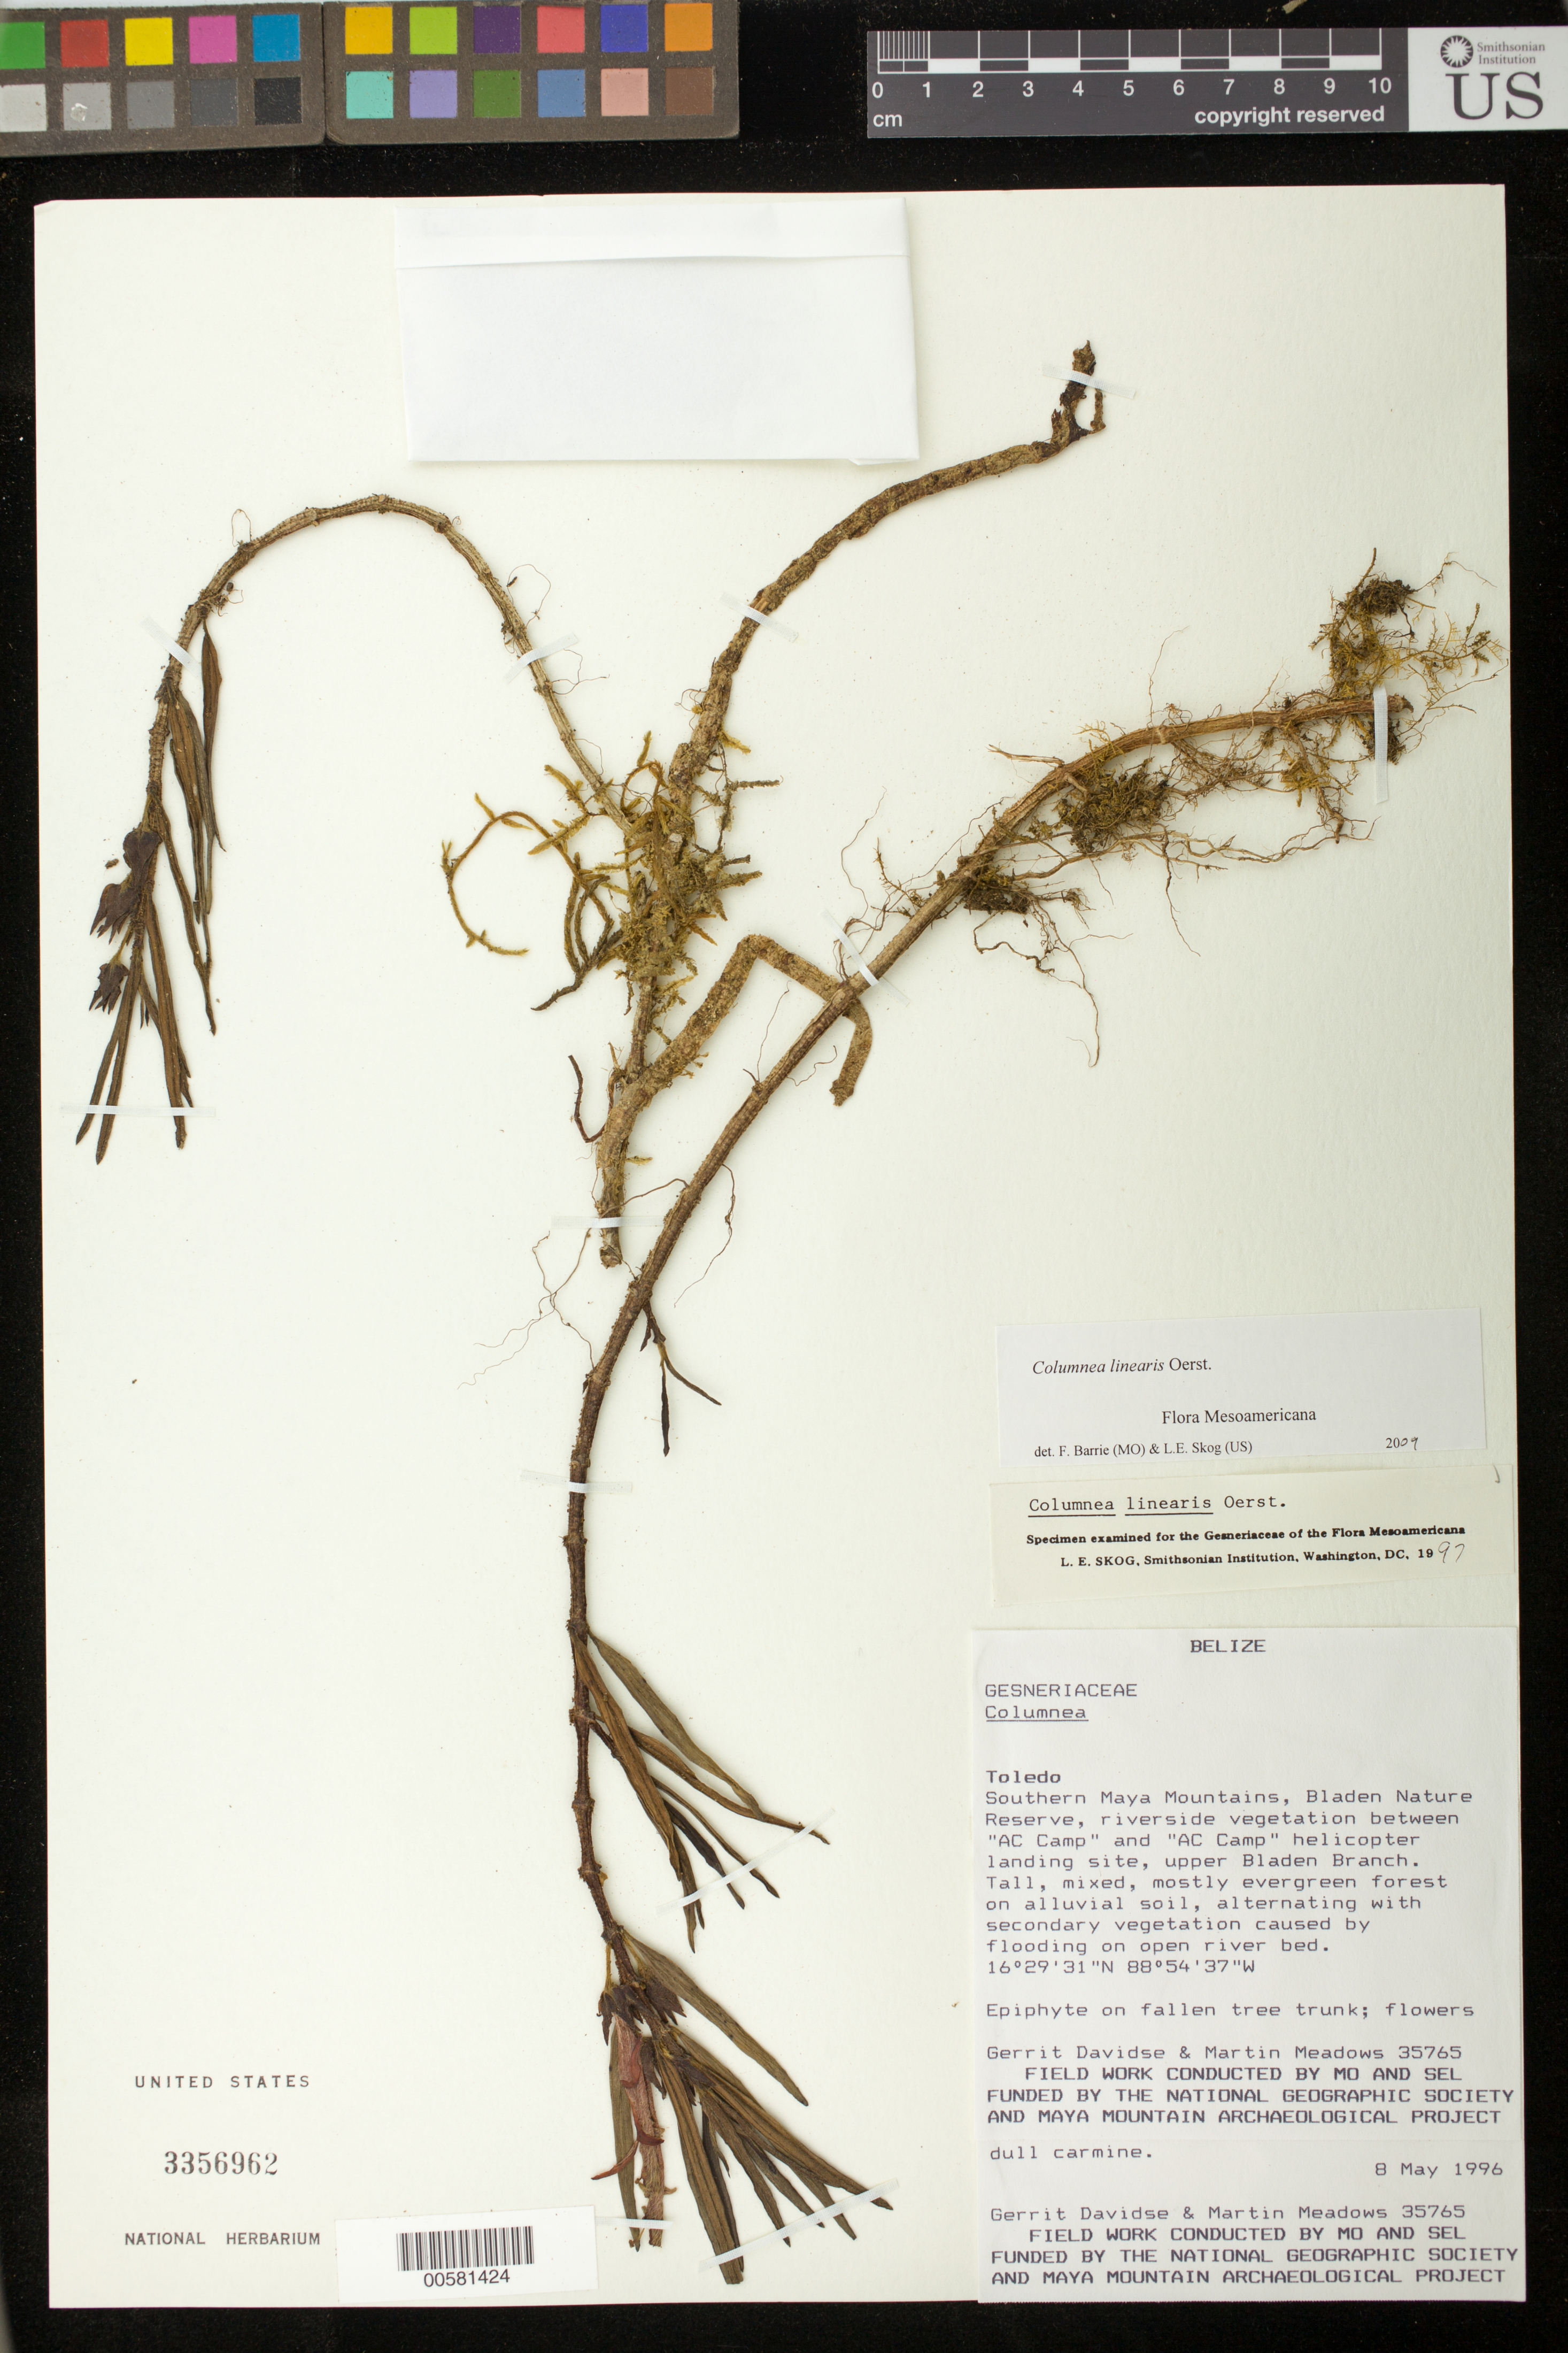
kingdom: Plantae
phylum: Tracheophyta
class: Magnoliopsida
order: Lamiales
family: Gesneriaceae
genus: Columnea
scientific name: Columnea linearis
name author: Oerst.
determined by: Skog, Laurence E.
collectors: G. Davidse & M. Meadows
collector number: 35765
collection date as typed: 08 May 1996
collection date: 1996-05-08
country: Belize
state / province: Toledo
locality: Southern Maya Mountains, Bladen Nature Reserve, between "AC Camp" and "AC Camp" helicopter landing site, upper Bladen Branch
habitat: Riverside vegetation; tall, mixed, mostly evergreen forest on alluvial soil, alternating with secondary vegetation caused by flooding on open river bed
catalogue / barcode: US 3356962